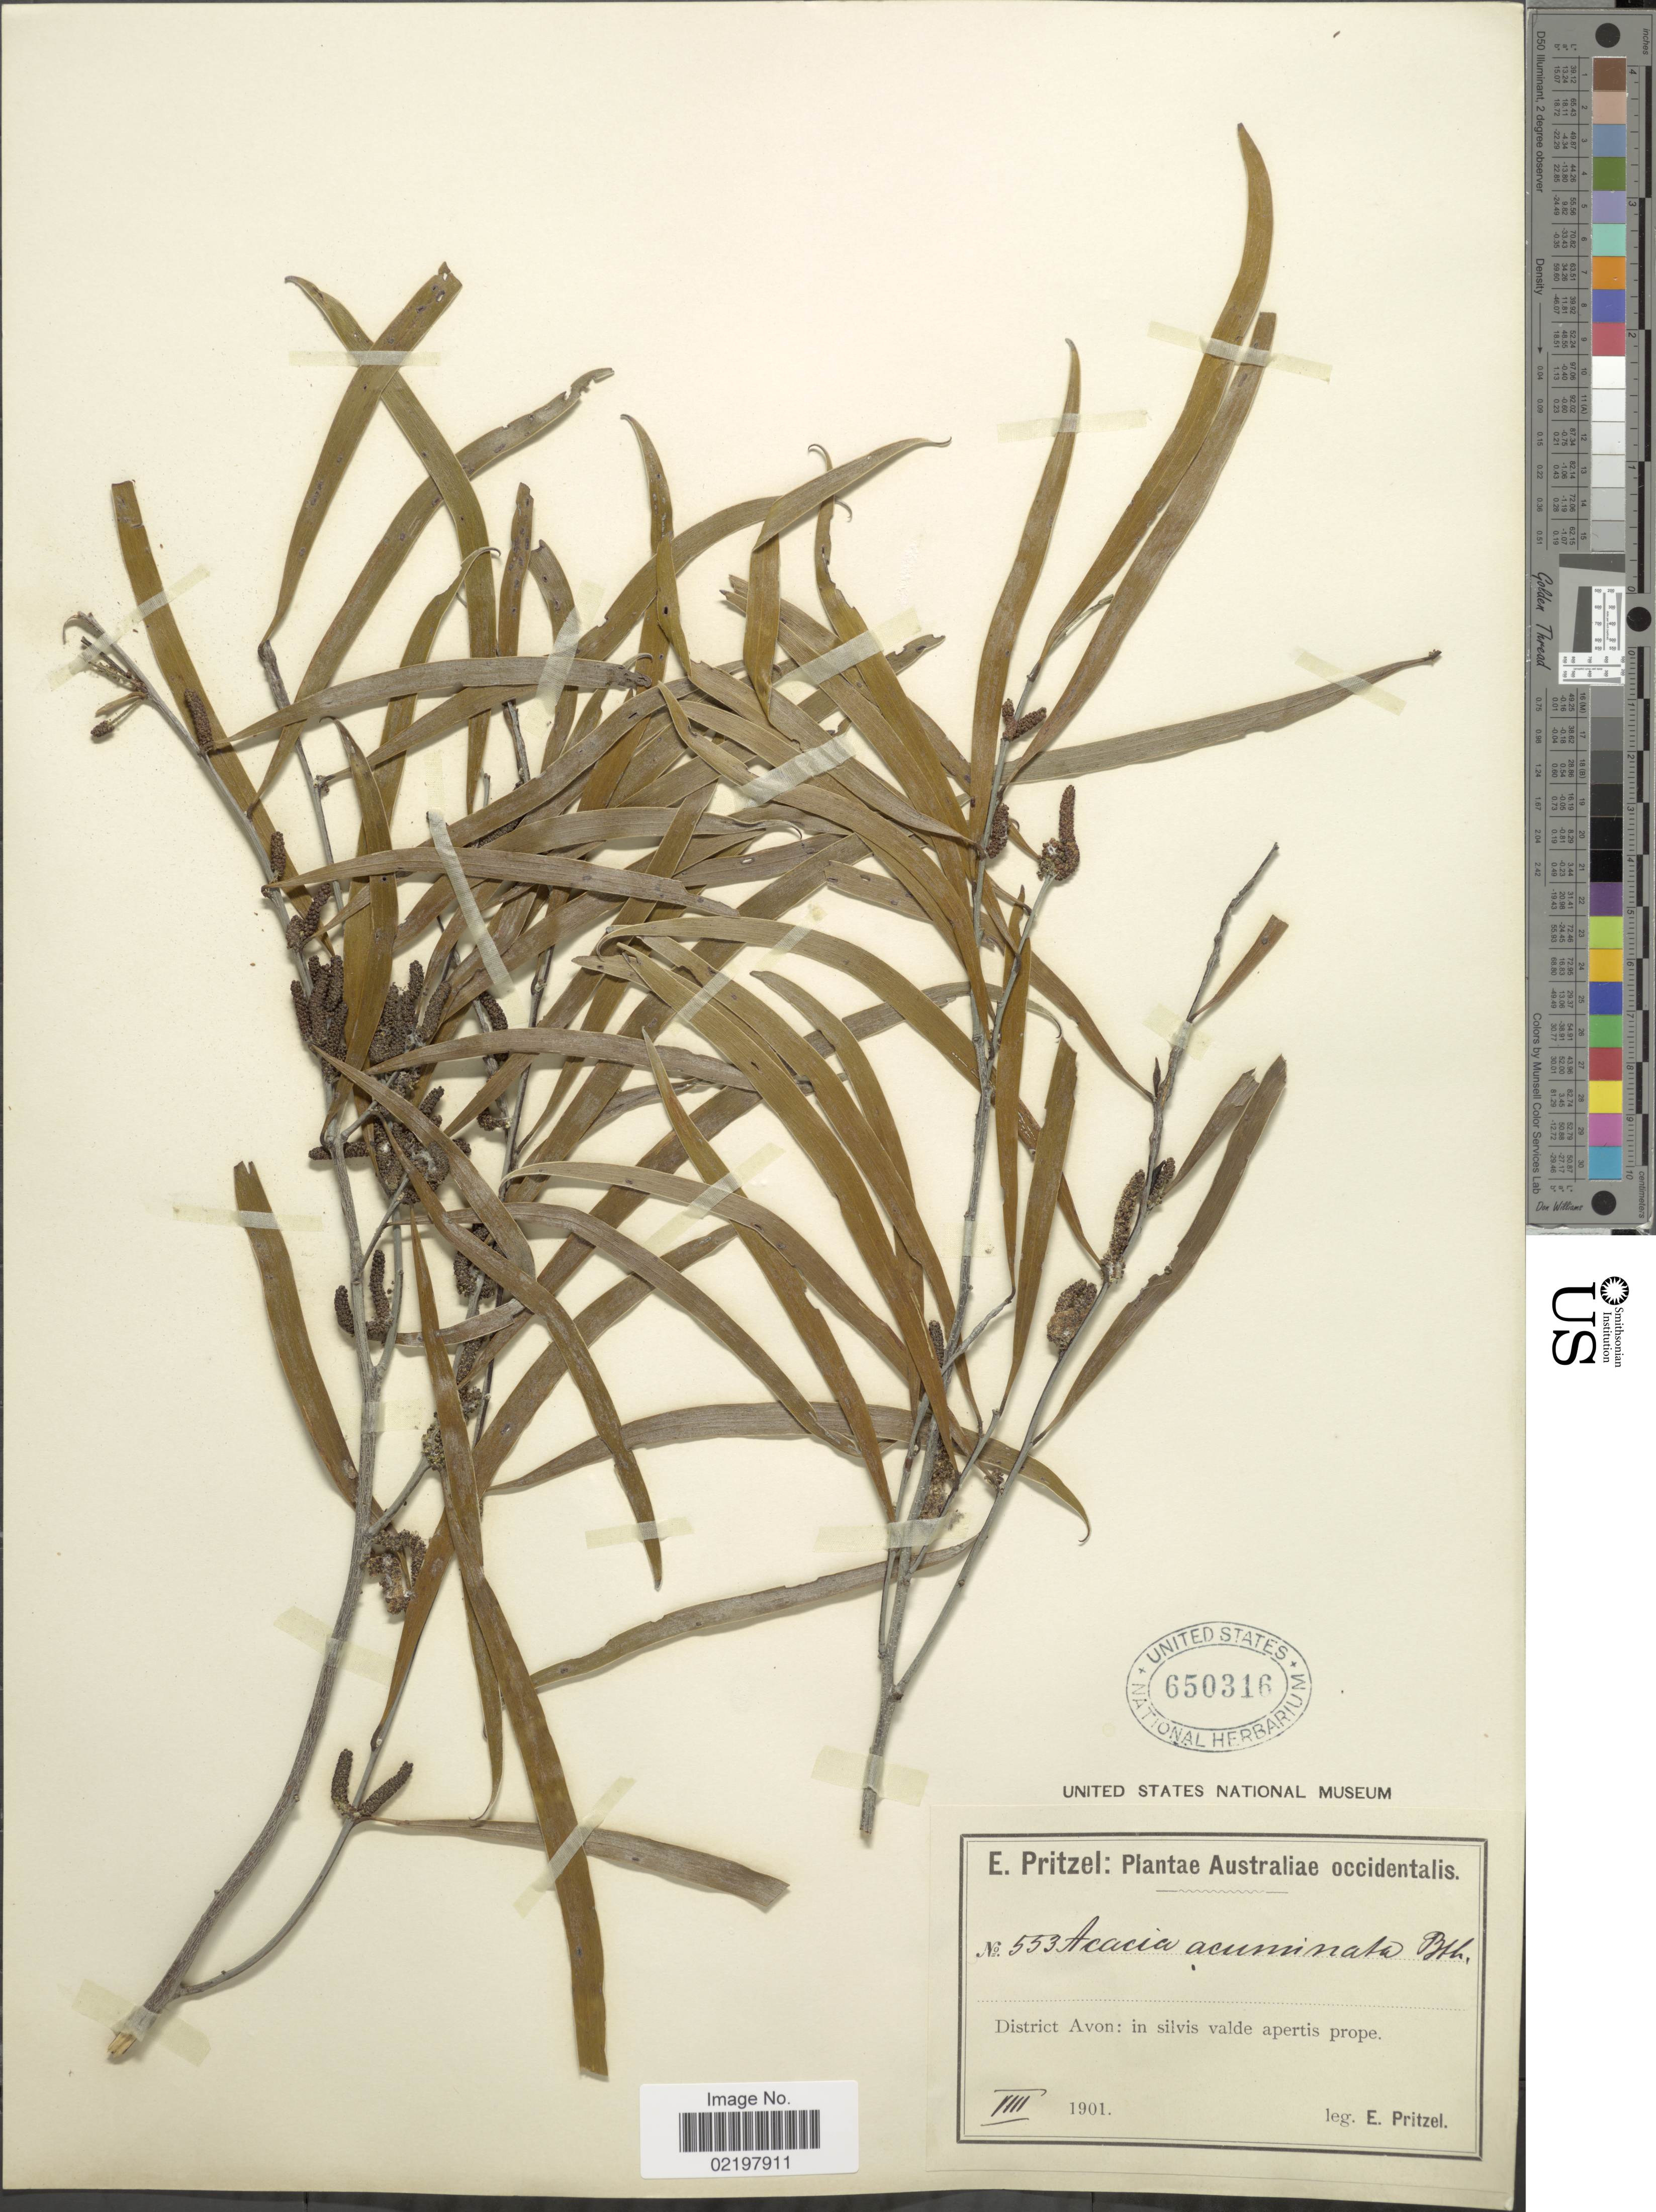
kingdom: Plantae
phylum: Tracheophyta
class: Magnoliopsida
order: Fabales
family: Fabaceae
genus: Acacia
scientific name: Acacia acuminata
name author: Benth.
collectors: E. G. Pritzel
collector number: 553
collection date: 1901-08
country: Australia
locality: Australiae occidentalis, District Avon, in silvis valde apertis prope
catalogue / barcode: US 650316